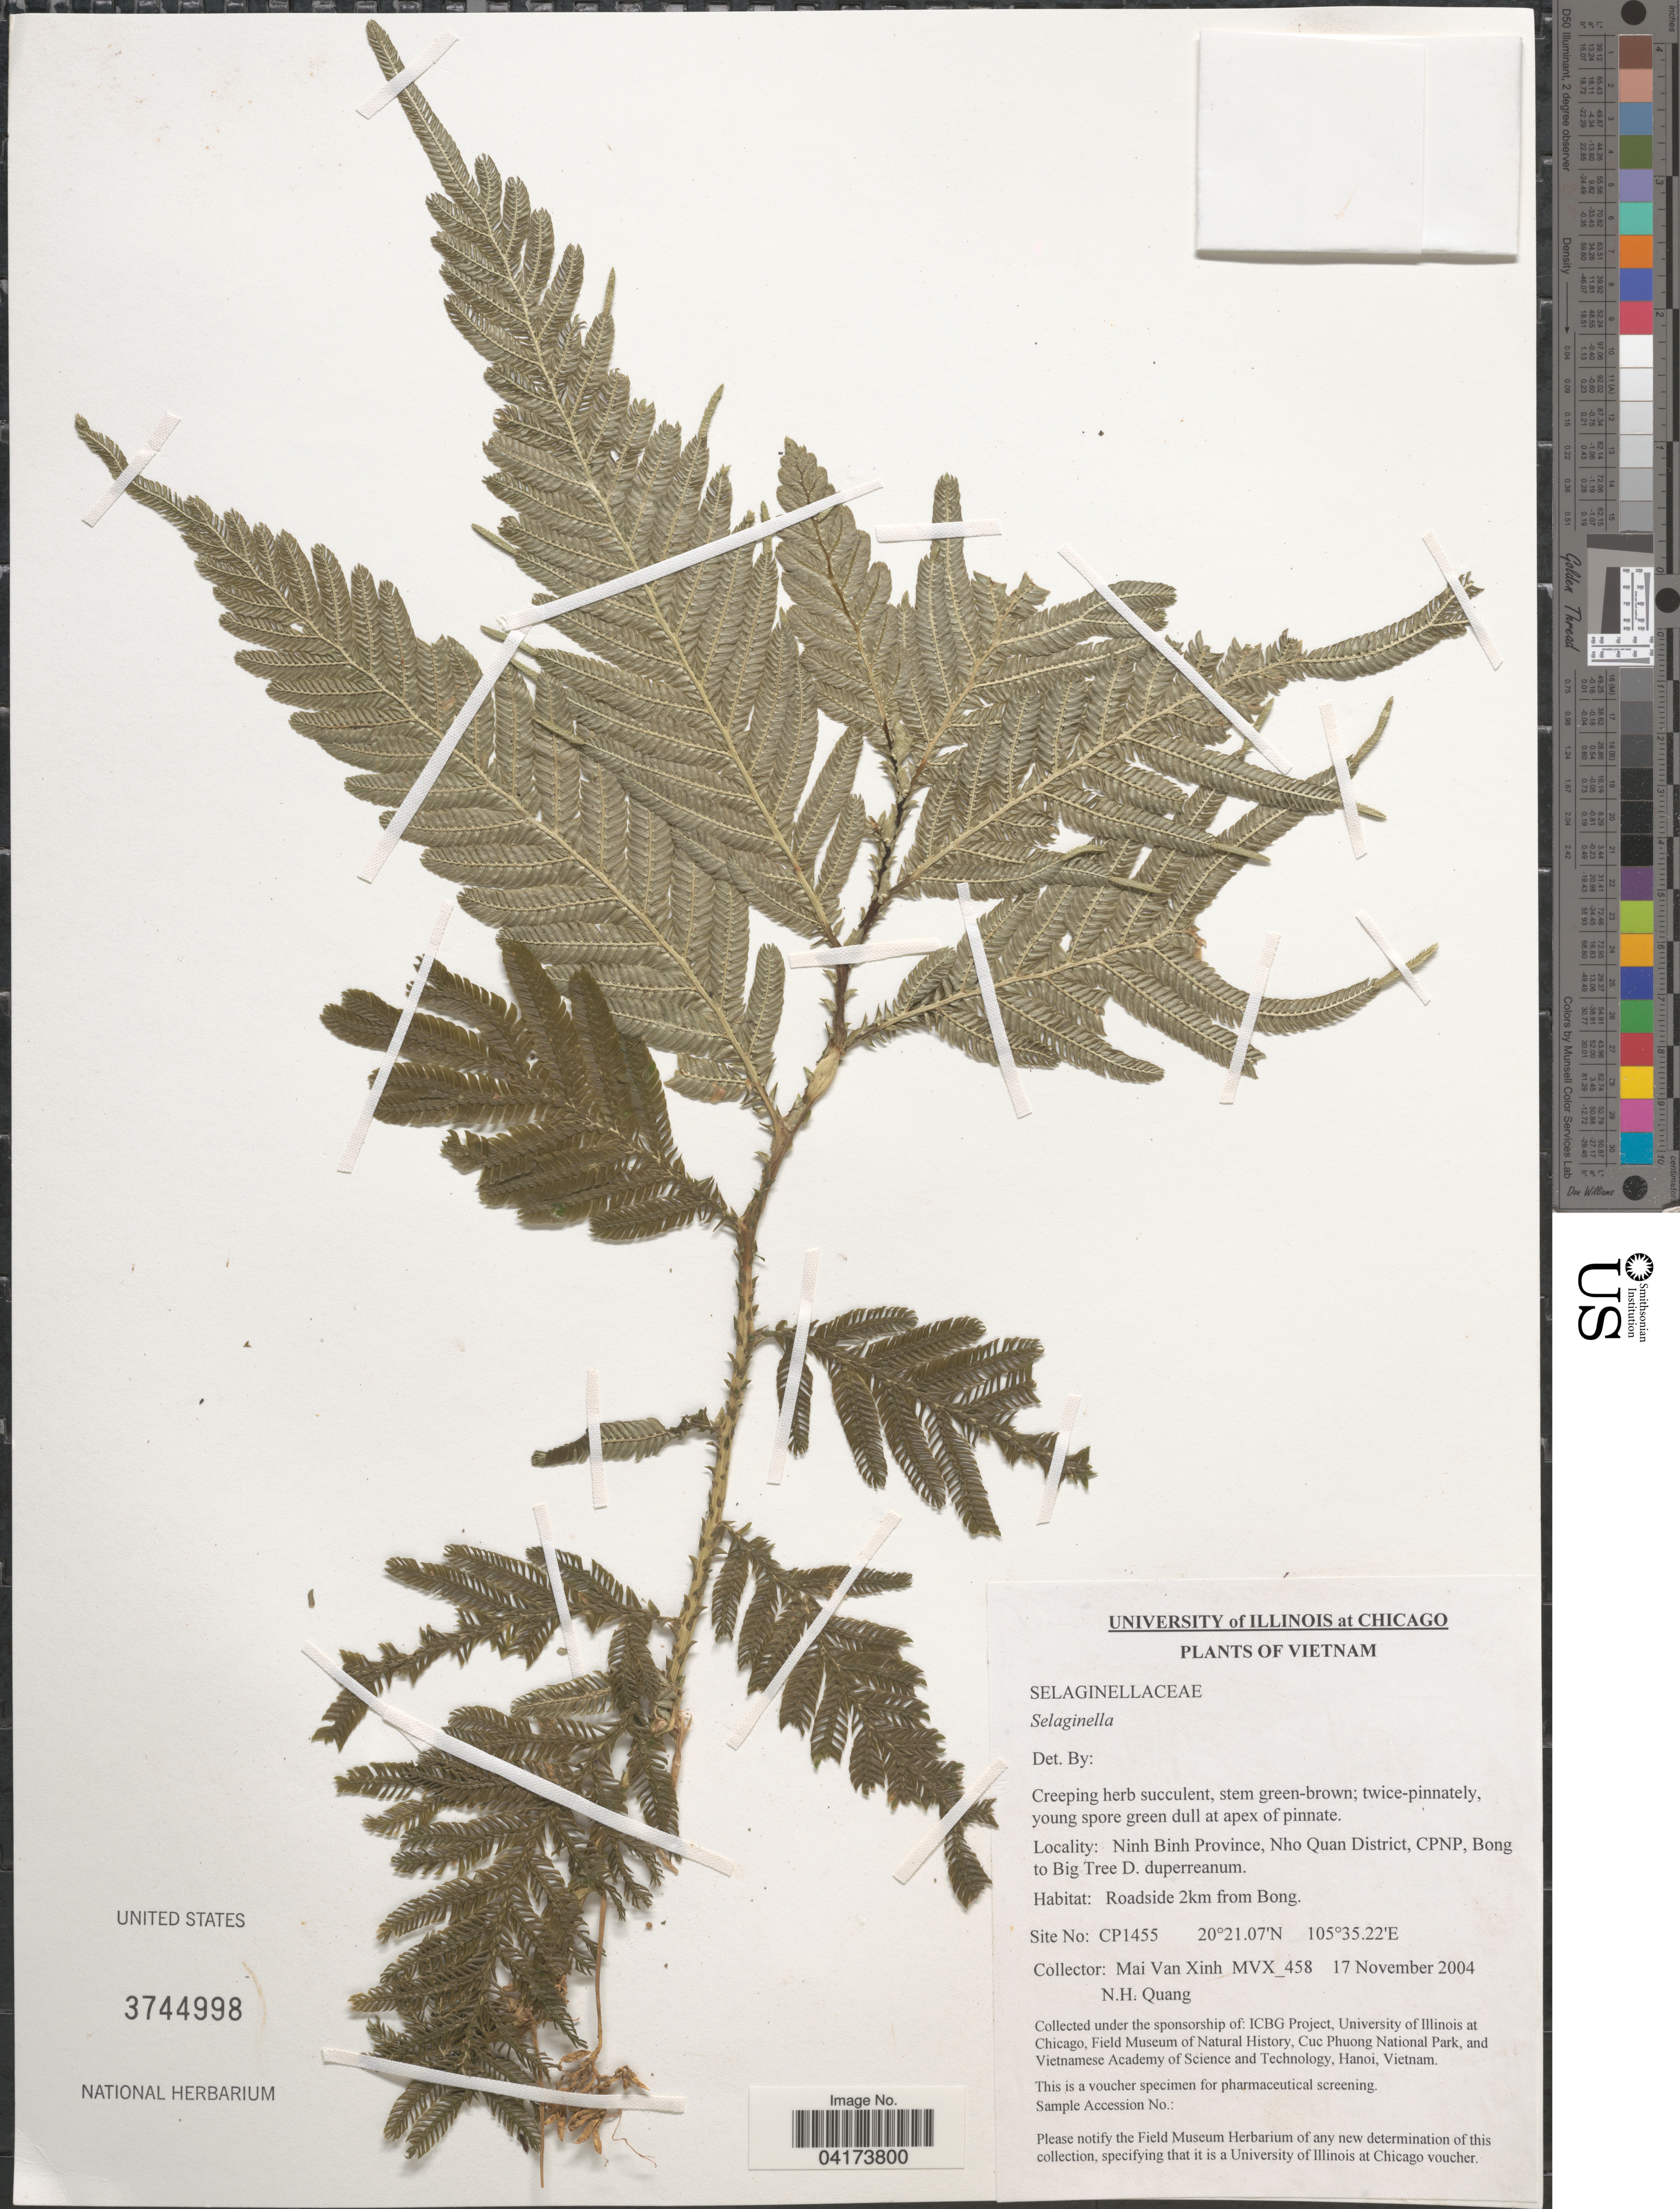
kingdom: Plantae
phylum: Tracheophyta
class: Lycopodiopsida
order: Selaginellales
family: Selaginellaceae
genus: Selaginella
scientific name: Selaginella sp.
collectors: M. Van Xinh & N. Quang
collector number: MVX_458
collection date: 2004-11-17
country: Vietnam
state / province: Ninh Binh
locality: Nho Quan District, CPNP, Bong to Big Tree D. duperreanum. Roadside 2km from Bong. Site No: CP1455.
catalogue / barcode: US 3744998